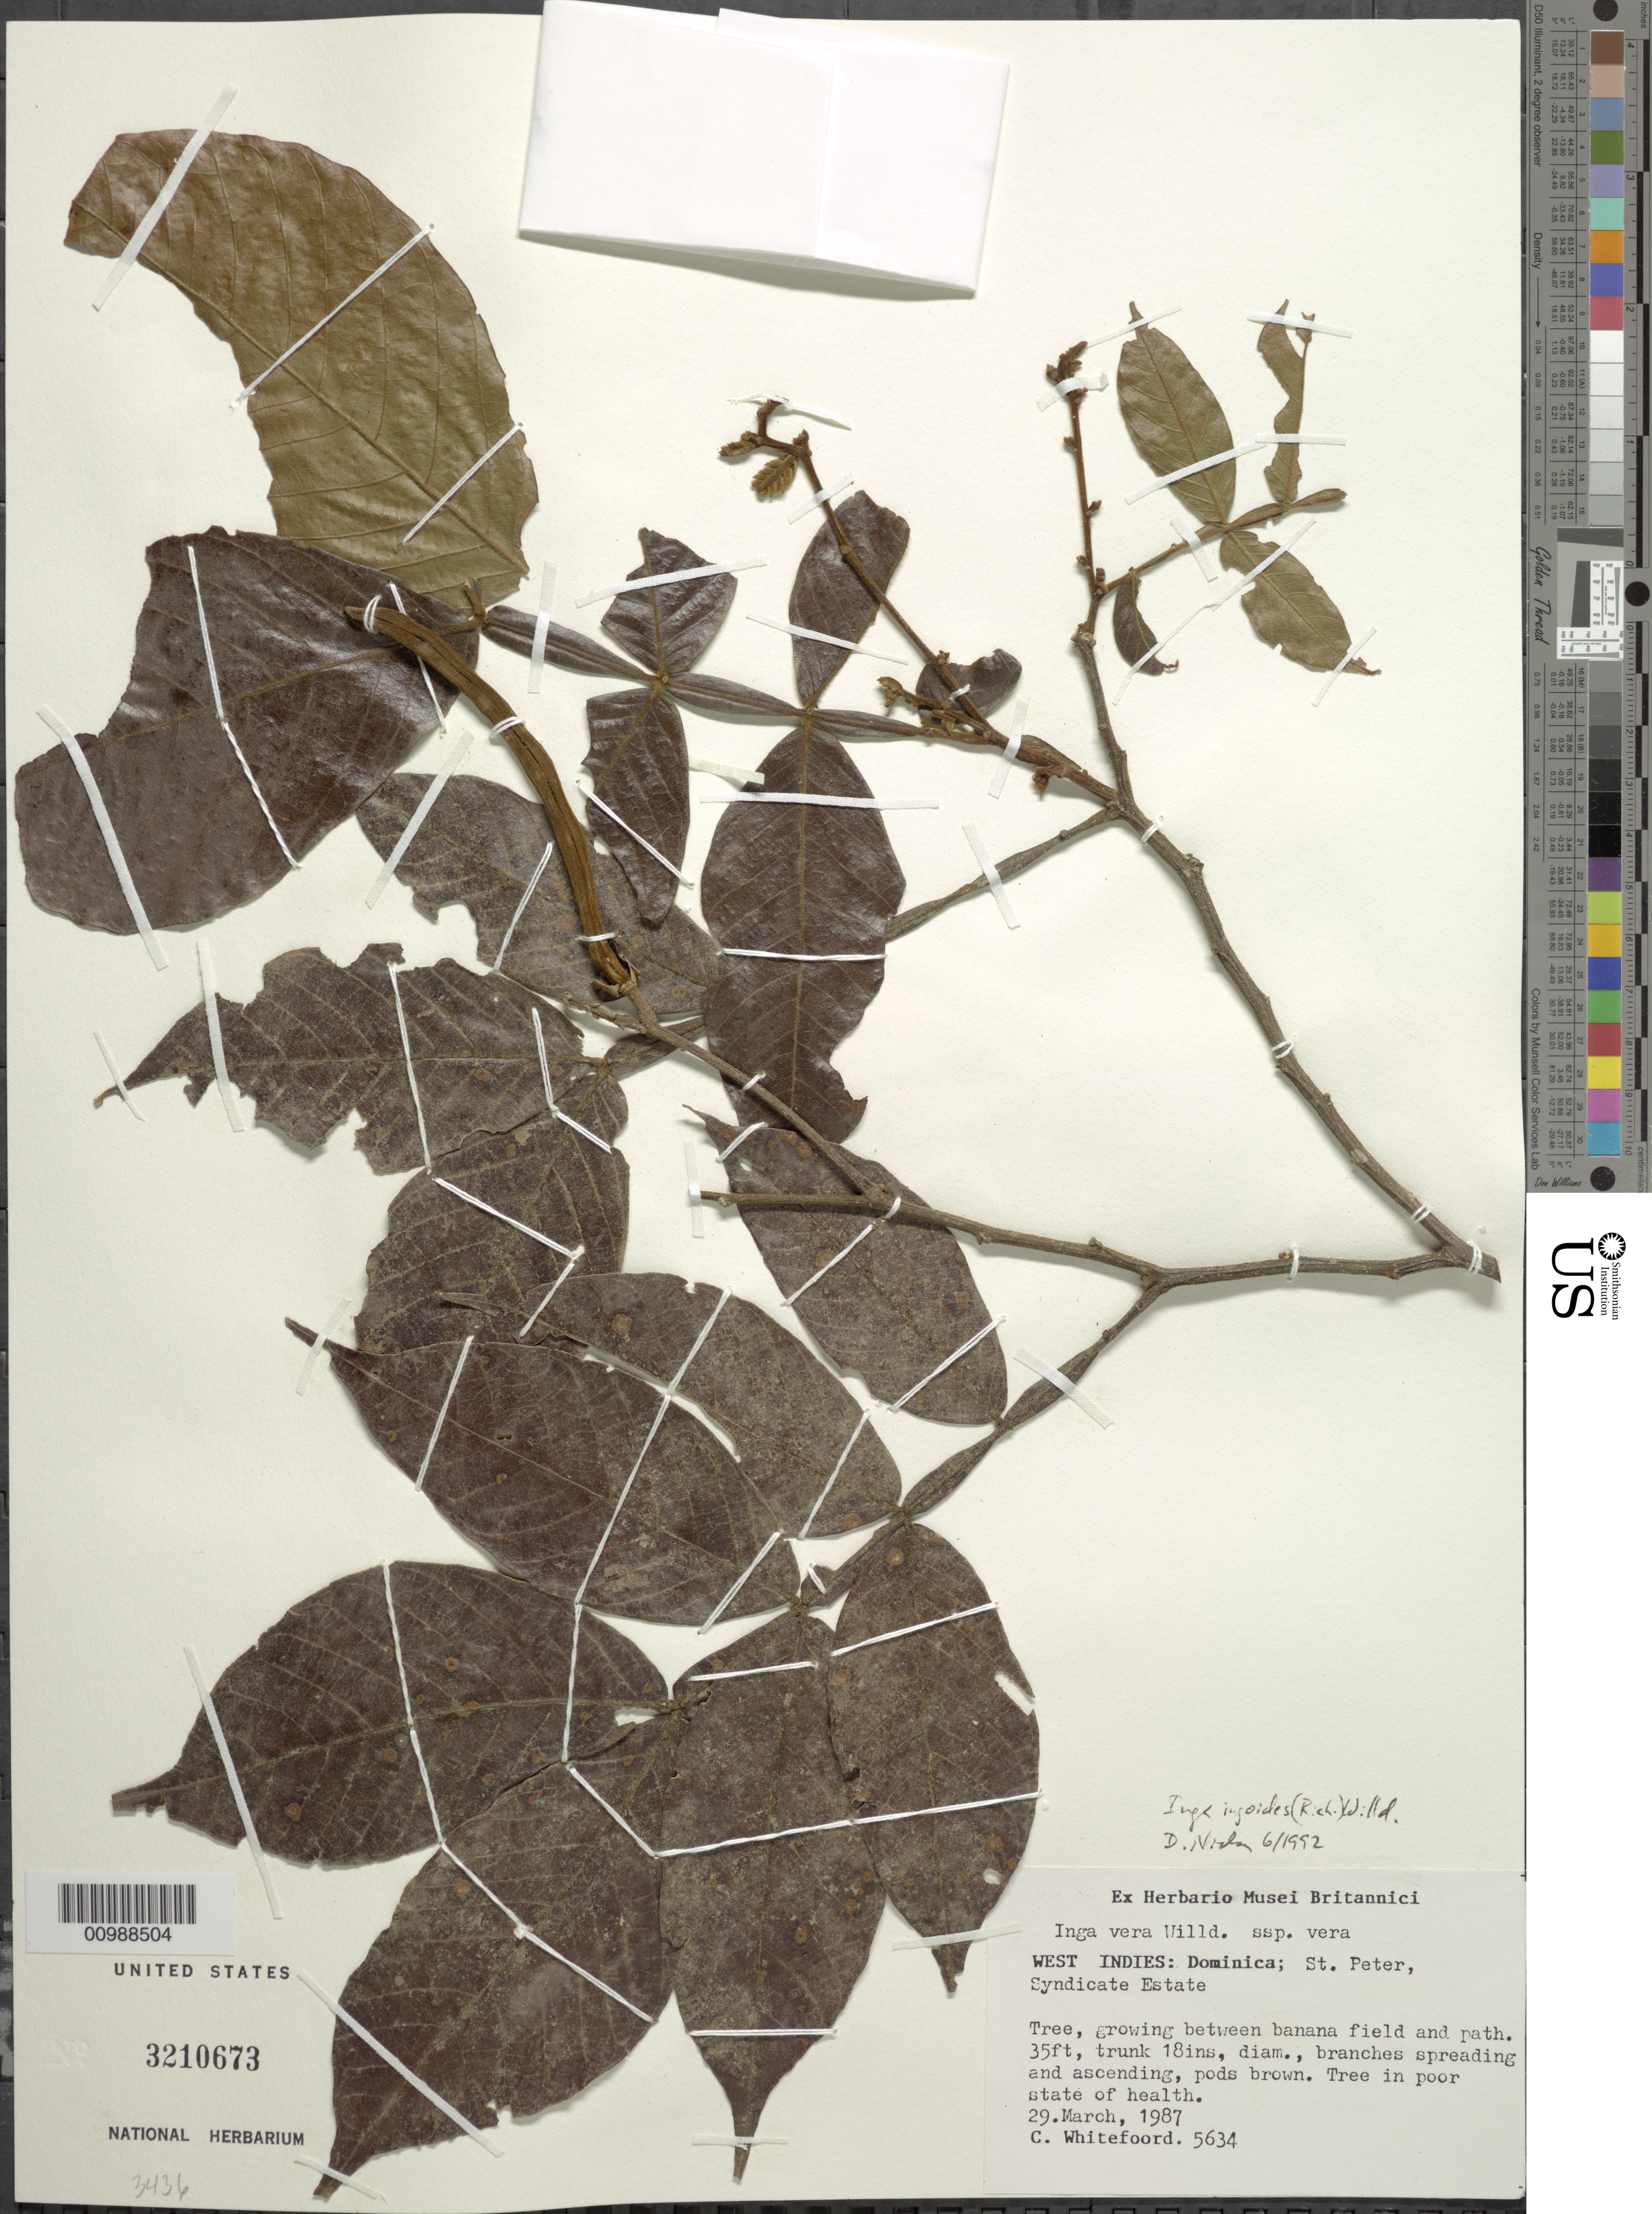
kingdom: Plantae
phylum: Tracheophyta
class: Magnoliopsida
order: Fabales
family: Fabaceae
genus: Inga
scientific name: Inga ingoides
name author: (Rich.) Willd.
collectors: C. Whitefoord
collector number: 5634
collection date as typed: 29 Mar 1987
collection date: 1987-03-29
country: Dominica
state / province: St. Peter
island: Dominica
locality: Syndicate Estate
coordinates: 0 N, 0 E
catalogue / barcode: US 3210673